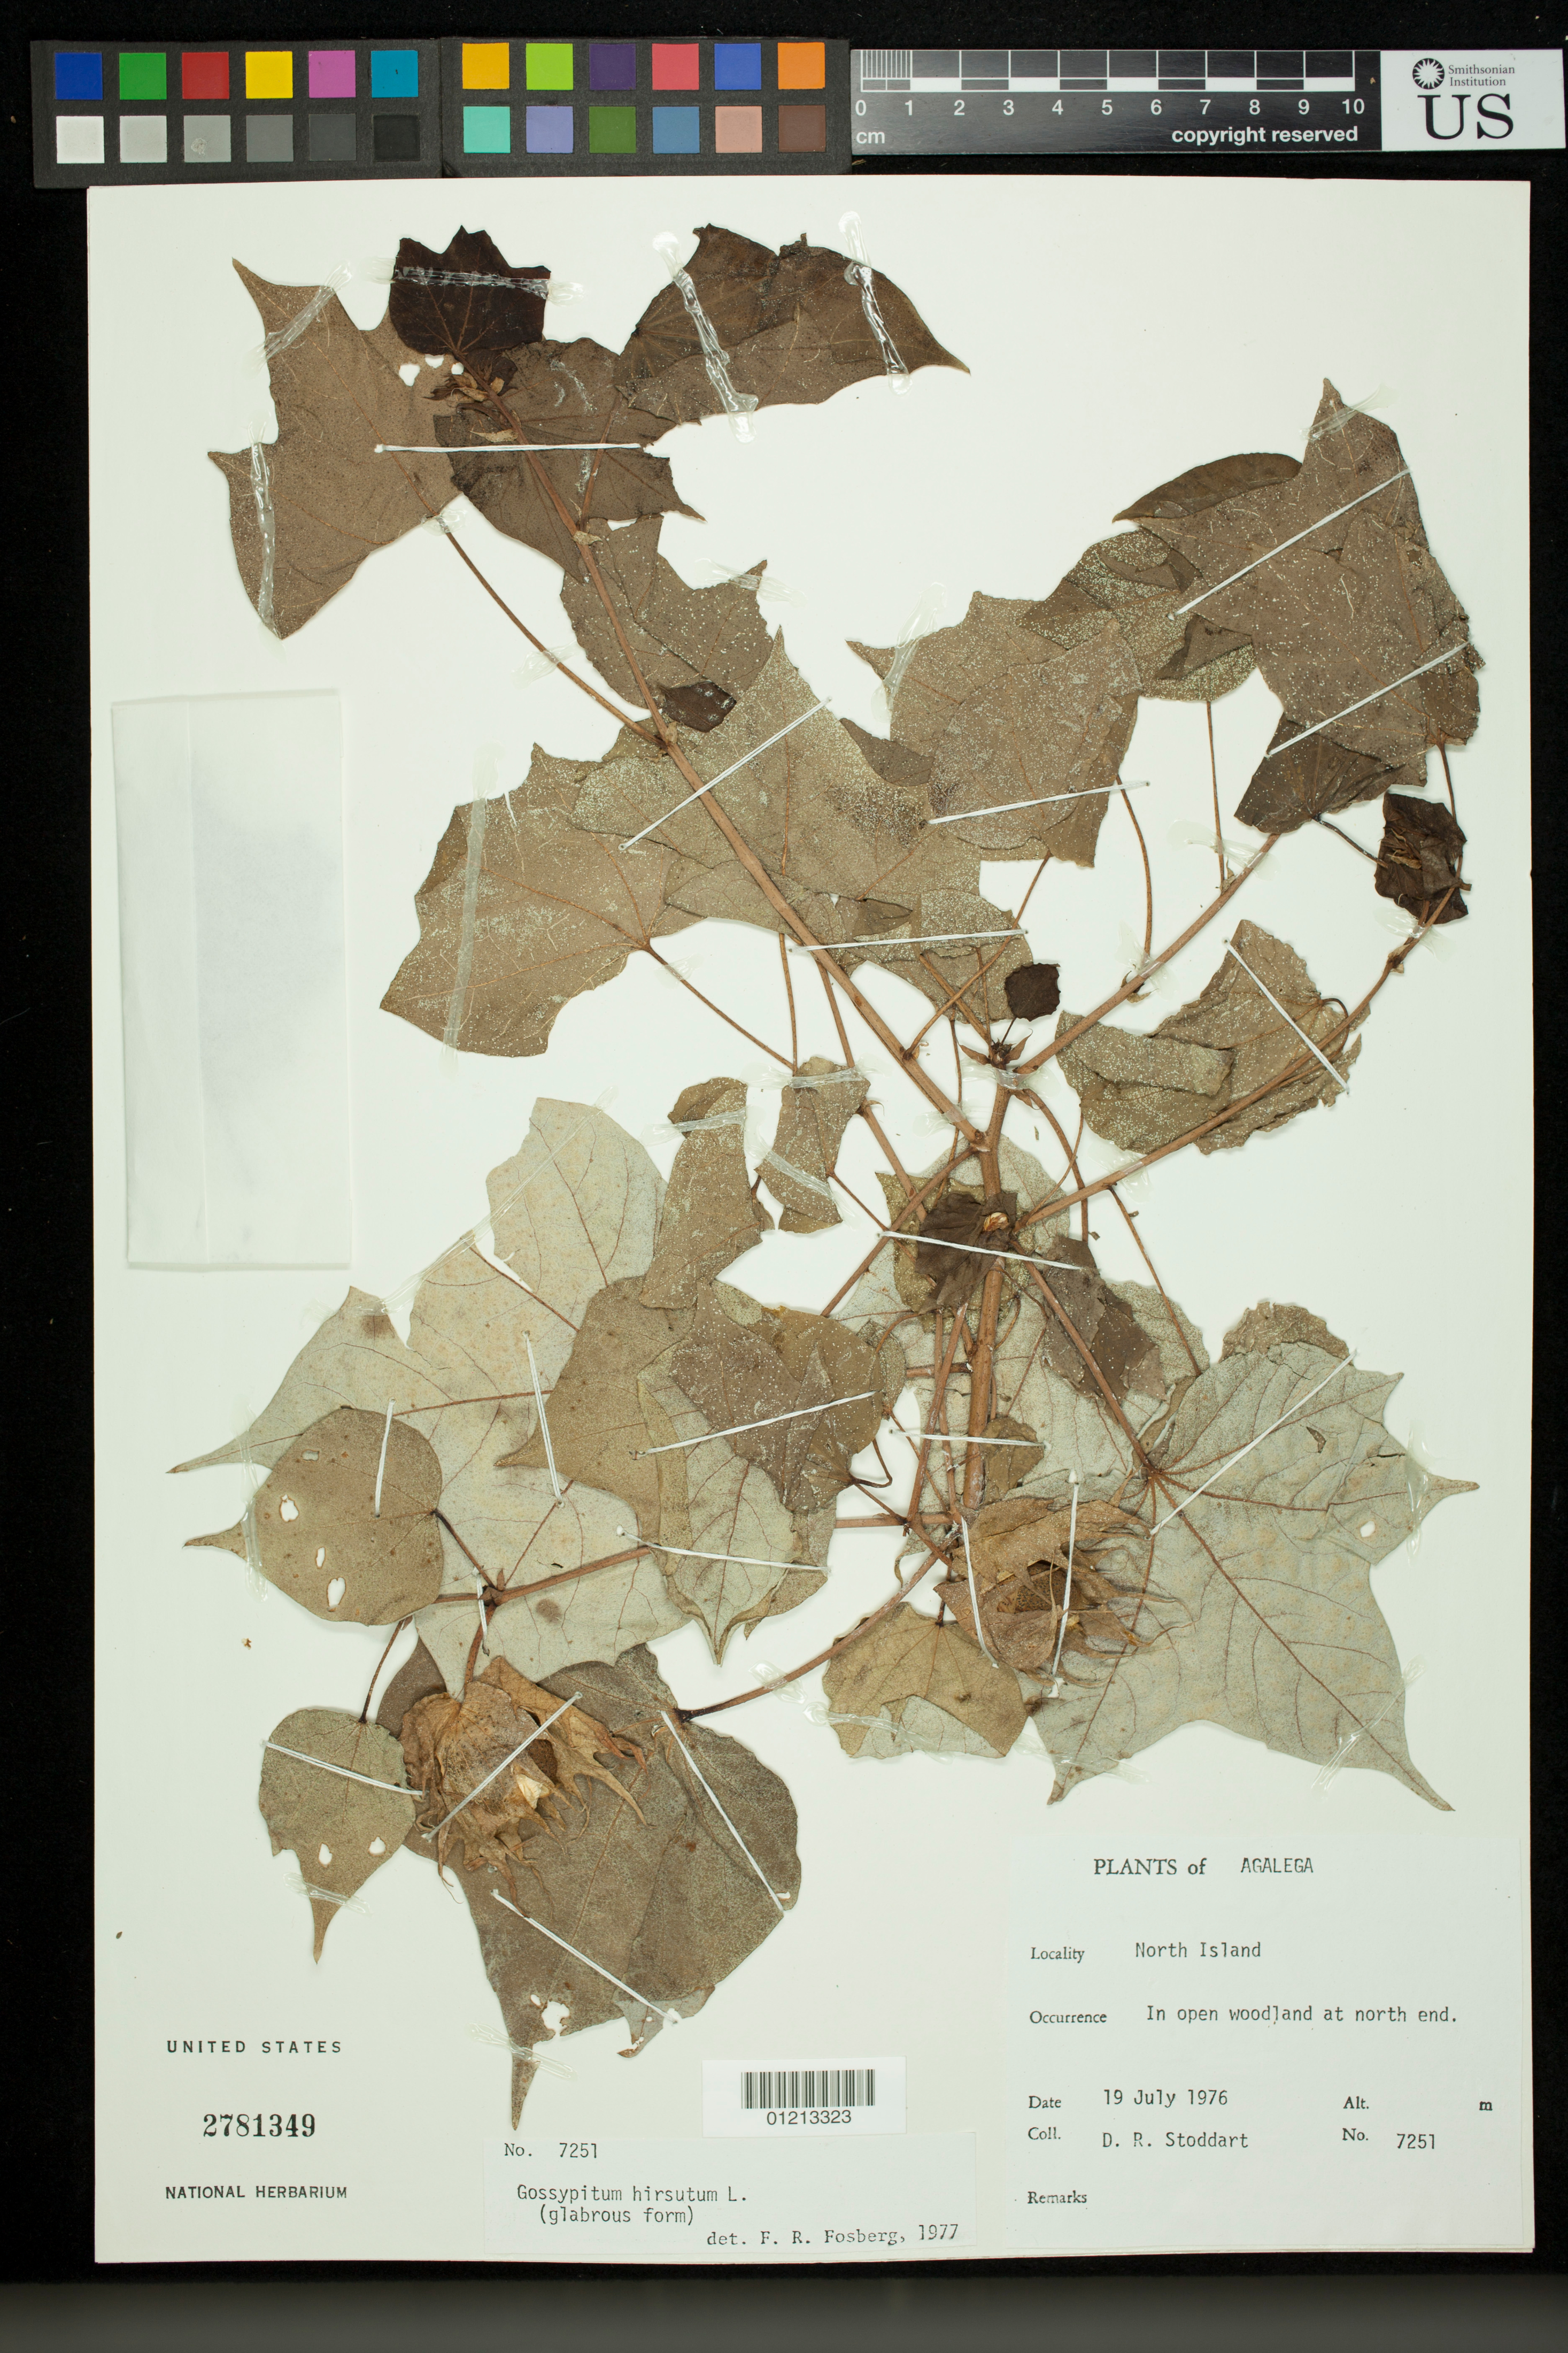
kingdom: Plantae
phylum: Tracheophyta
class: Magnoliopsida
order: Malvales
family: Malvaceae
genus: Gossypium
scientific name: Gossypium hirsutum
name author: L.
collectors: D. R. Stoddart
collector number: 7251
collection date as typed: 19 Jul 1976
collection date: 1976-07-19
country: Mauritius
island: North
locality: Agalega. North Island. In open woodland at north end.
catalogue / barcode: US 2781349